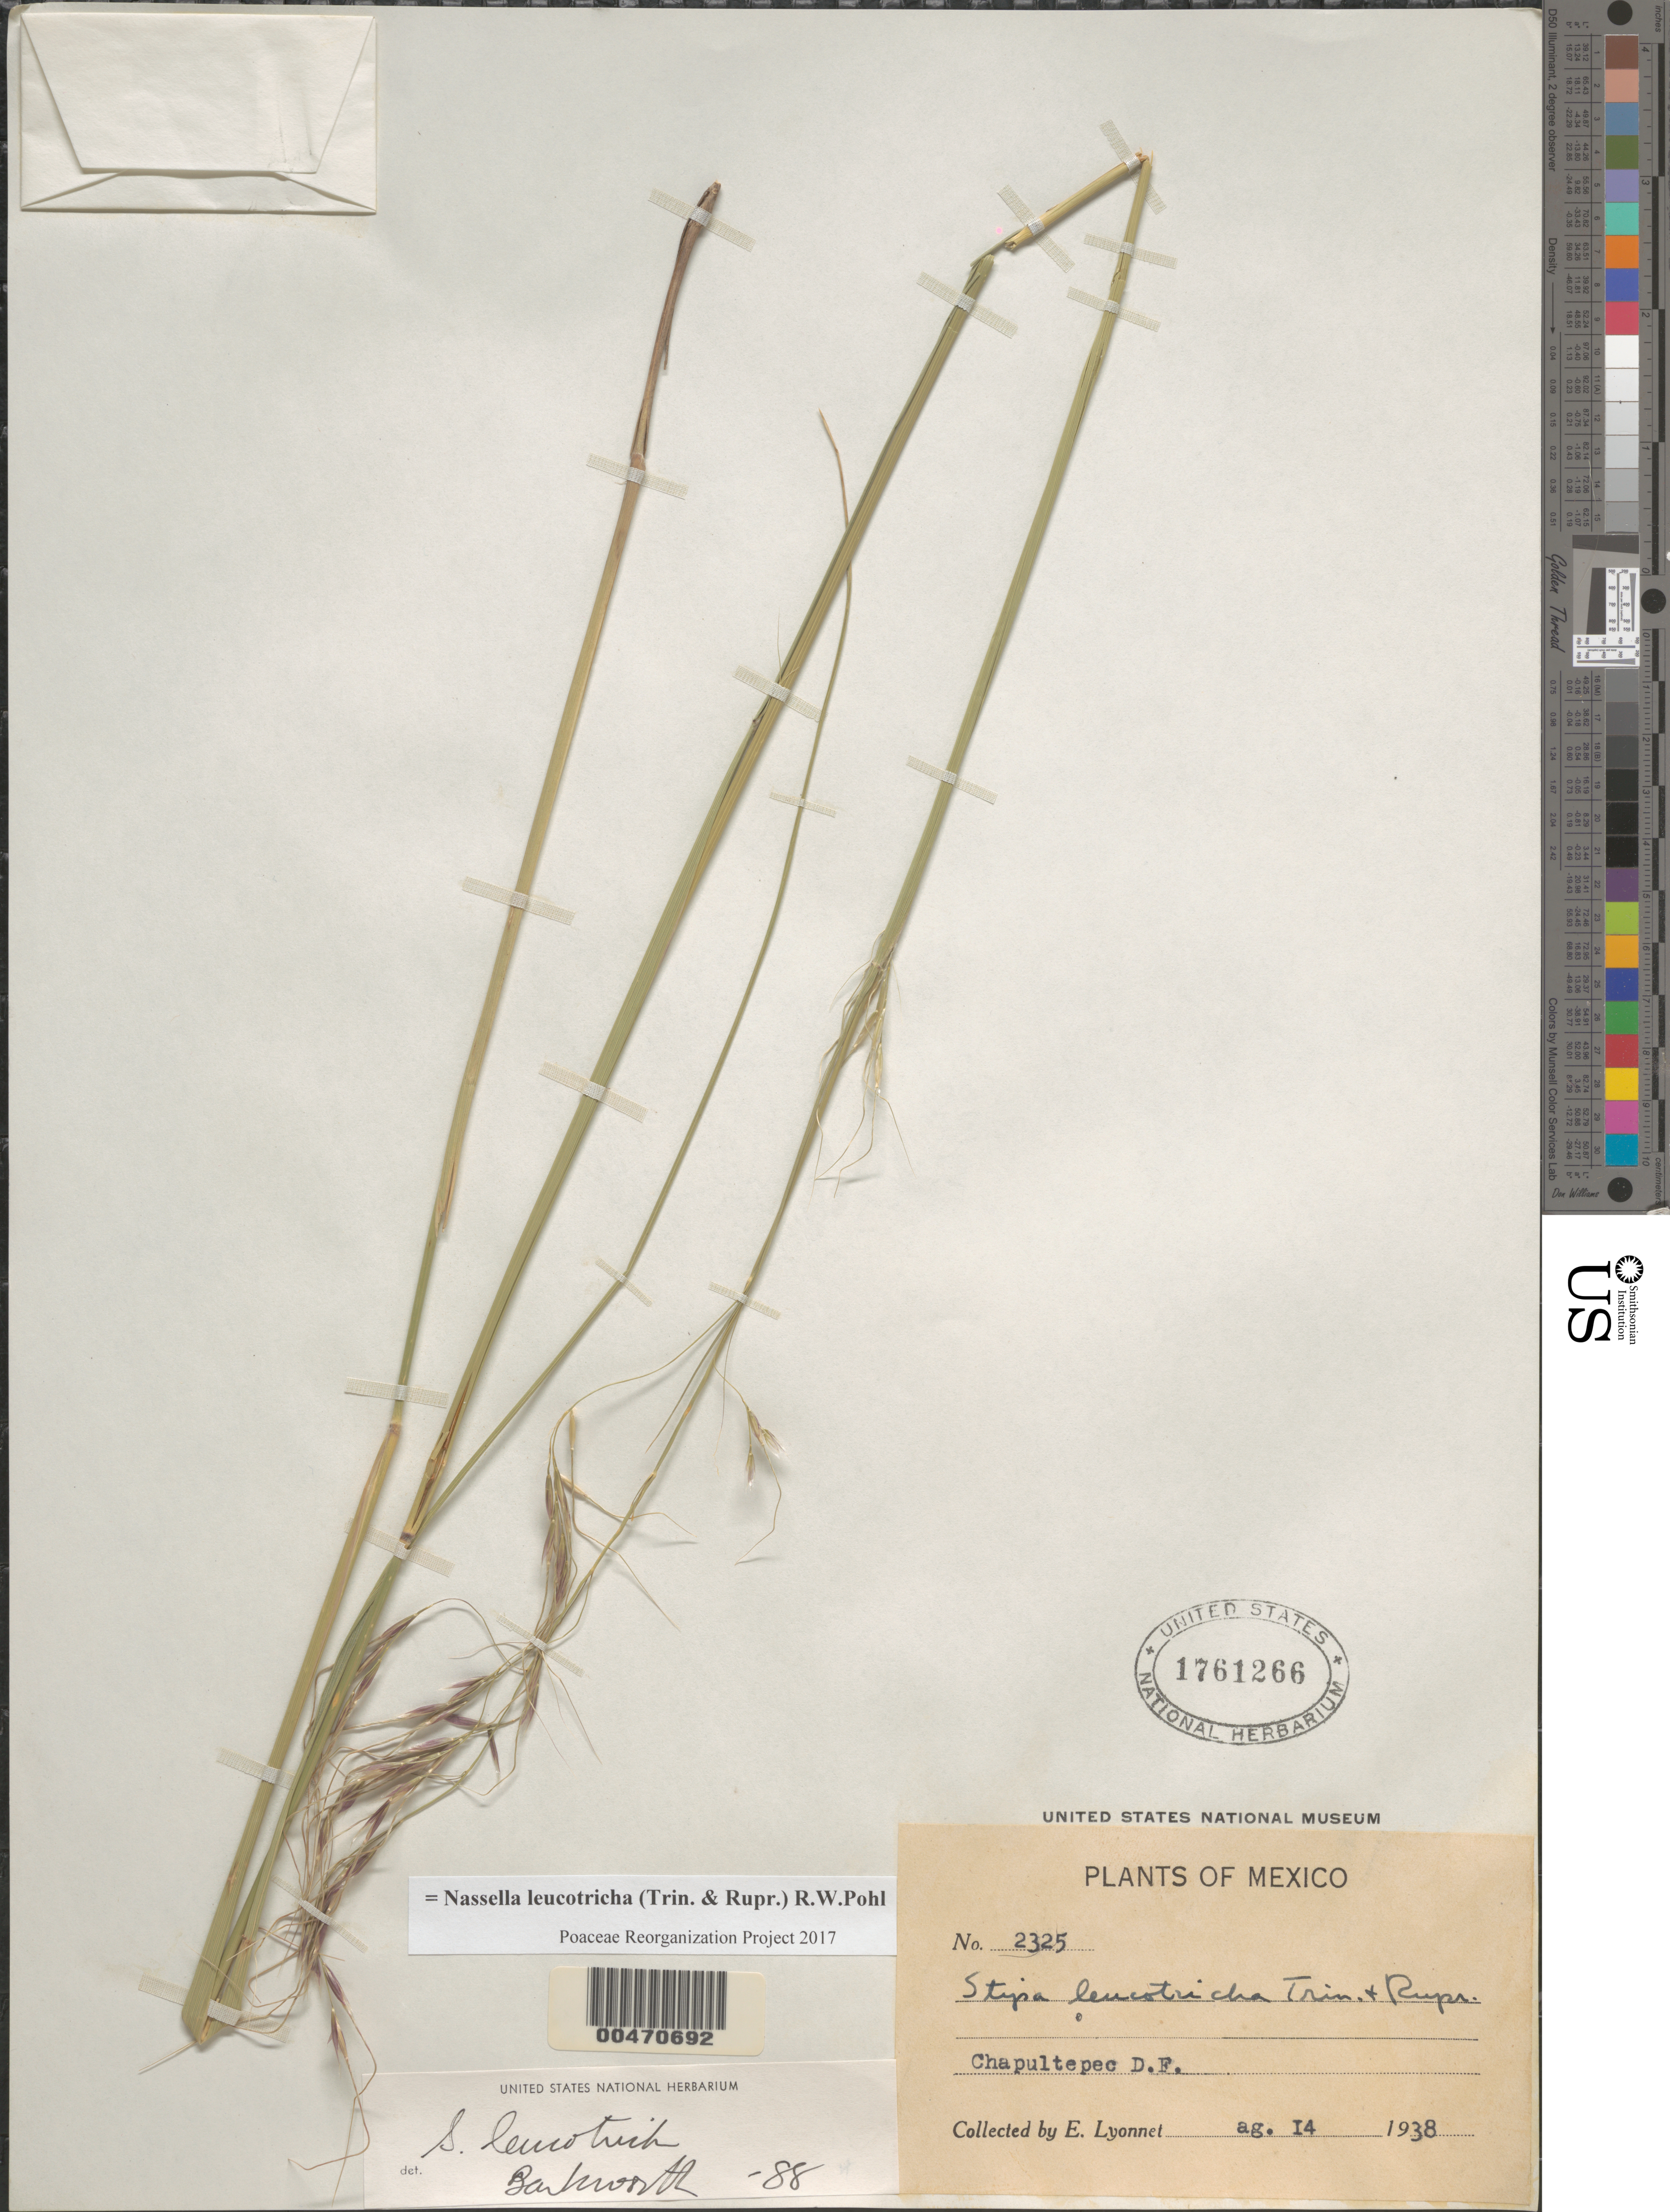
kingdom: Plantae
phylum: Tracheophyta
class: Liliopsida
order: Poales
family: Poaceae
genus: Nassella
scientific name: Nassella leucotricha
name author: (Trin. & Rupr.) R.W. Pohl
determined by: Poaceae Reorganization Project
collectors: Bro. E. Lyonnet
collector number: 2325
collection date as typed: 14 Aug 1938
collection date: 1938-08-14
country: Mexico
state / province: Distrito Federal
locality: Chapultepec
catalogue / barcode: US 1761266